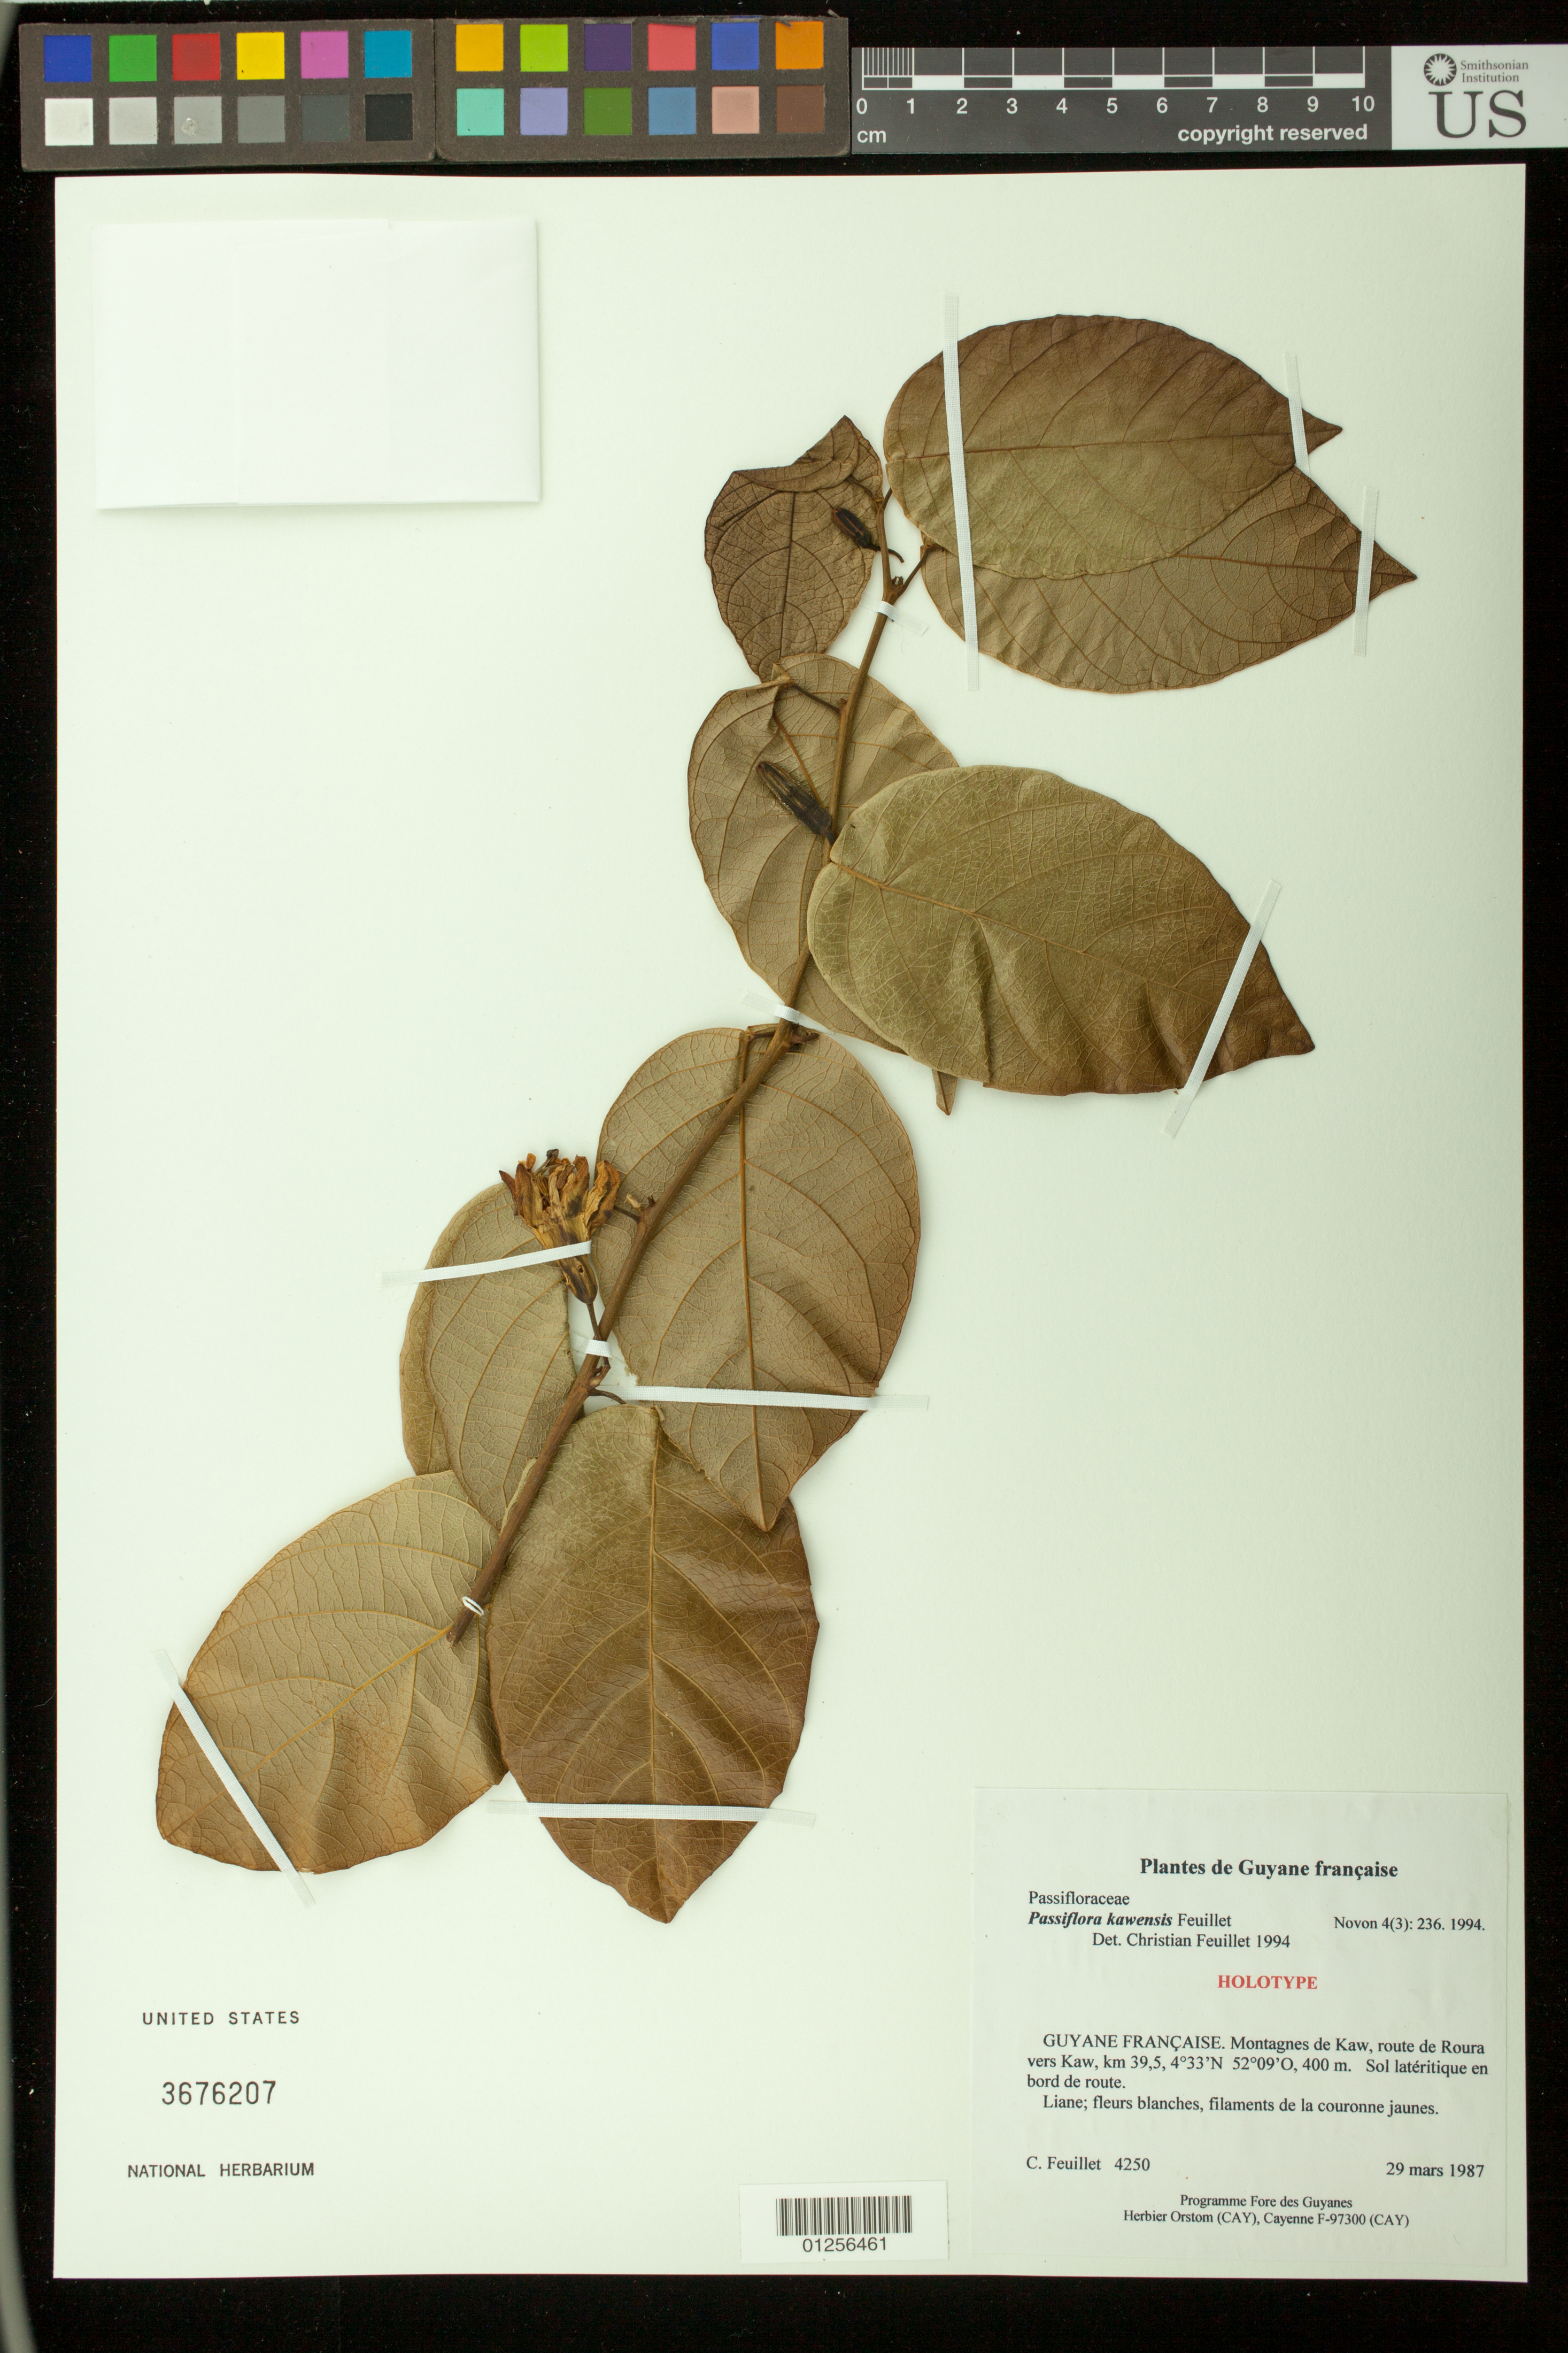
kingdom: Plantae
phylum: Tracheophyta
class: Magnoliopsida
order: Malpighiales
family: Passifloraceae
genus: Passiflora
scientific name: Passiflora kawensis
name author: Feuillet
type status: Holotype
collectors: C. Feuillet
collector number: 4250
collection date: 1987-03-29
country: French Guiana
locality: Guyane Française. Montagnes de Kaw, route de Roura vers Kaw, km 39.5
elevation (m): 400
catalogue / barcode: US 3676207